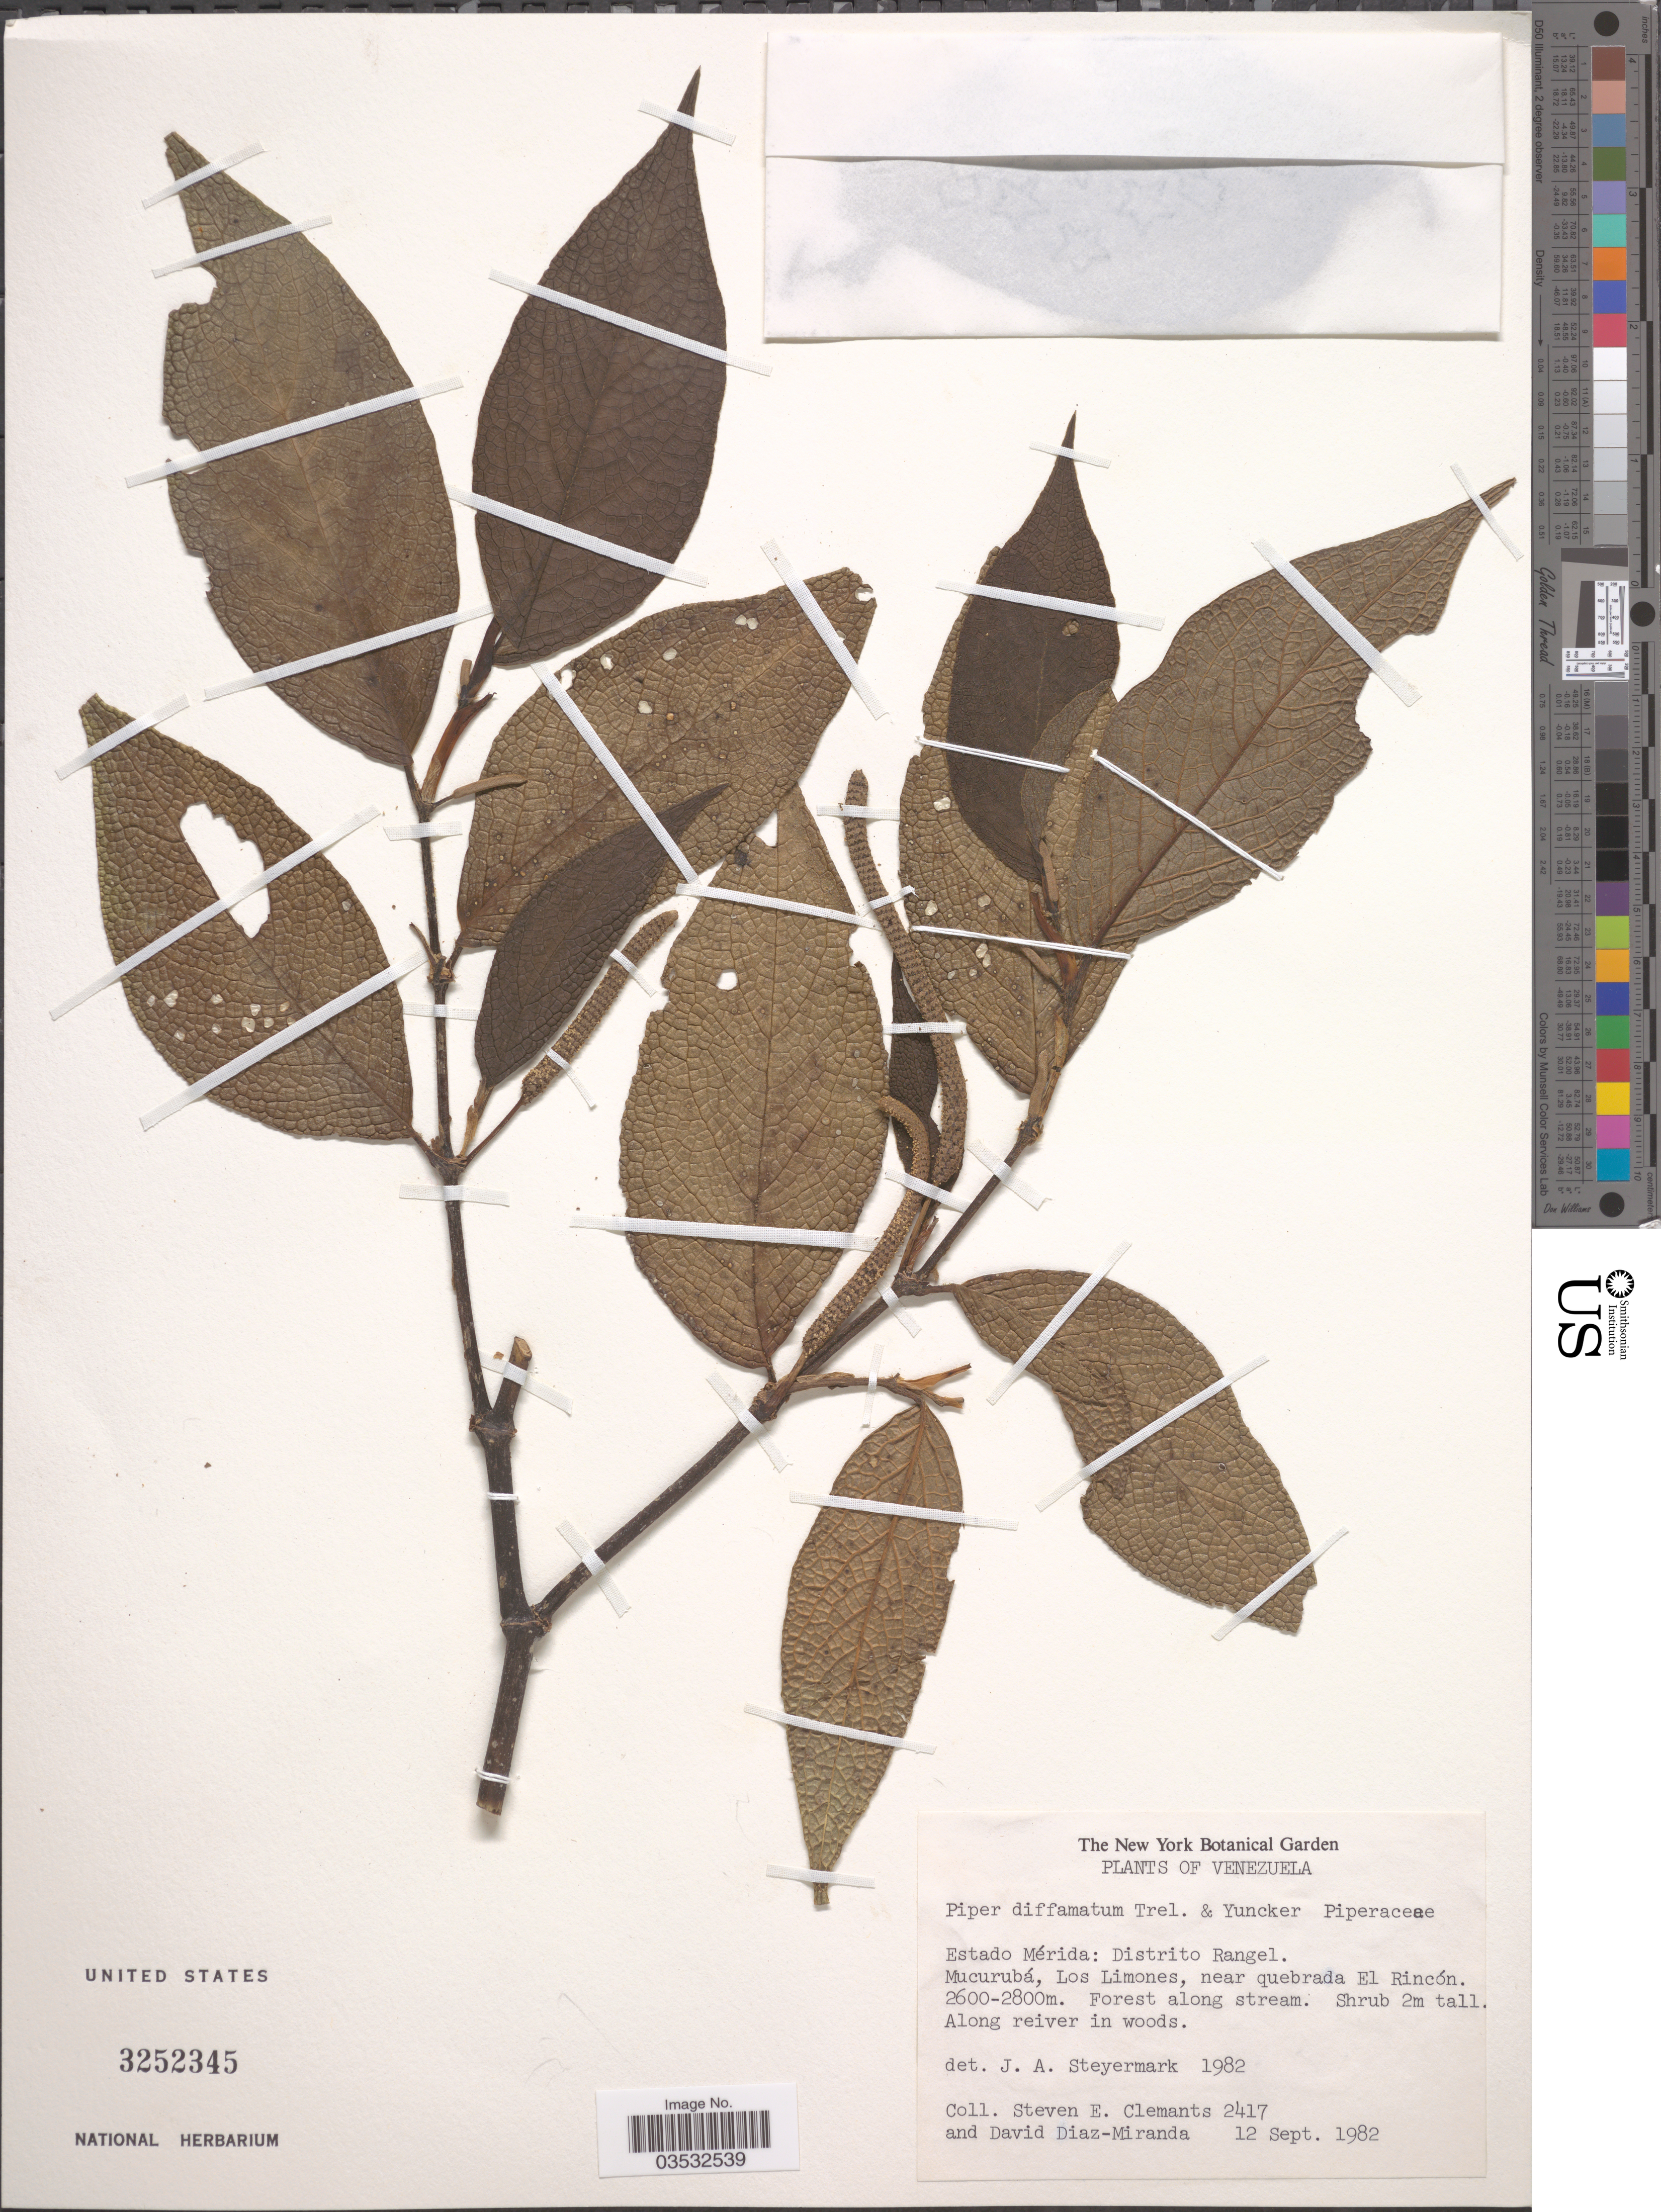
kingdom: Plantae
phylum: Tracheophyta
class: Magnoliopsida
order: Piperales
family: Piperaceae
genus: Piper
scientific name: Piper diffamatum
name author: Trel. & Yunck.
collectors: S. Clemants & D. Diaz-Miranda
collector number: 1982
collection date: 1982-09-12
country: Venezuela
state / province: Merida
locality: Distrito Rangel. Mucurubá, Los Limones, near quebrada El Rincón.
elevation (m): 2600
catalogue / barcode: US 3252345